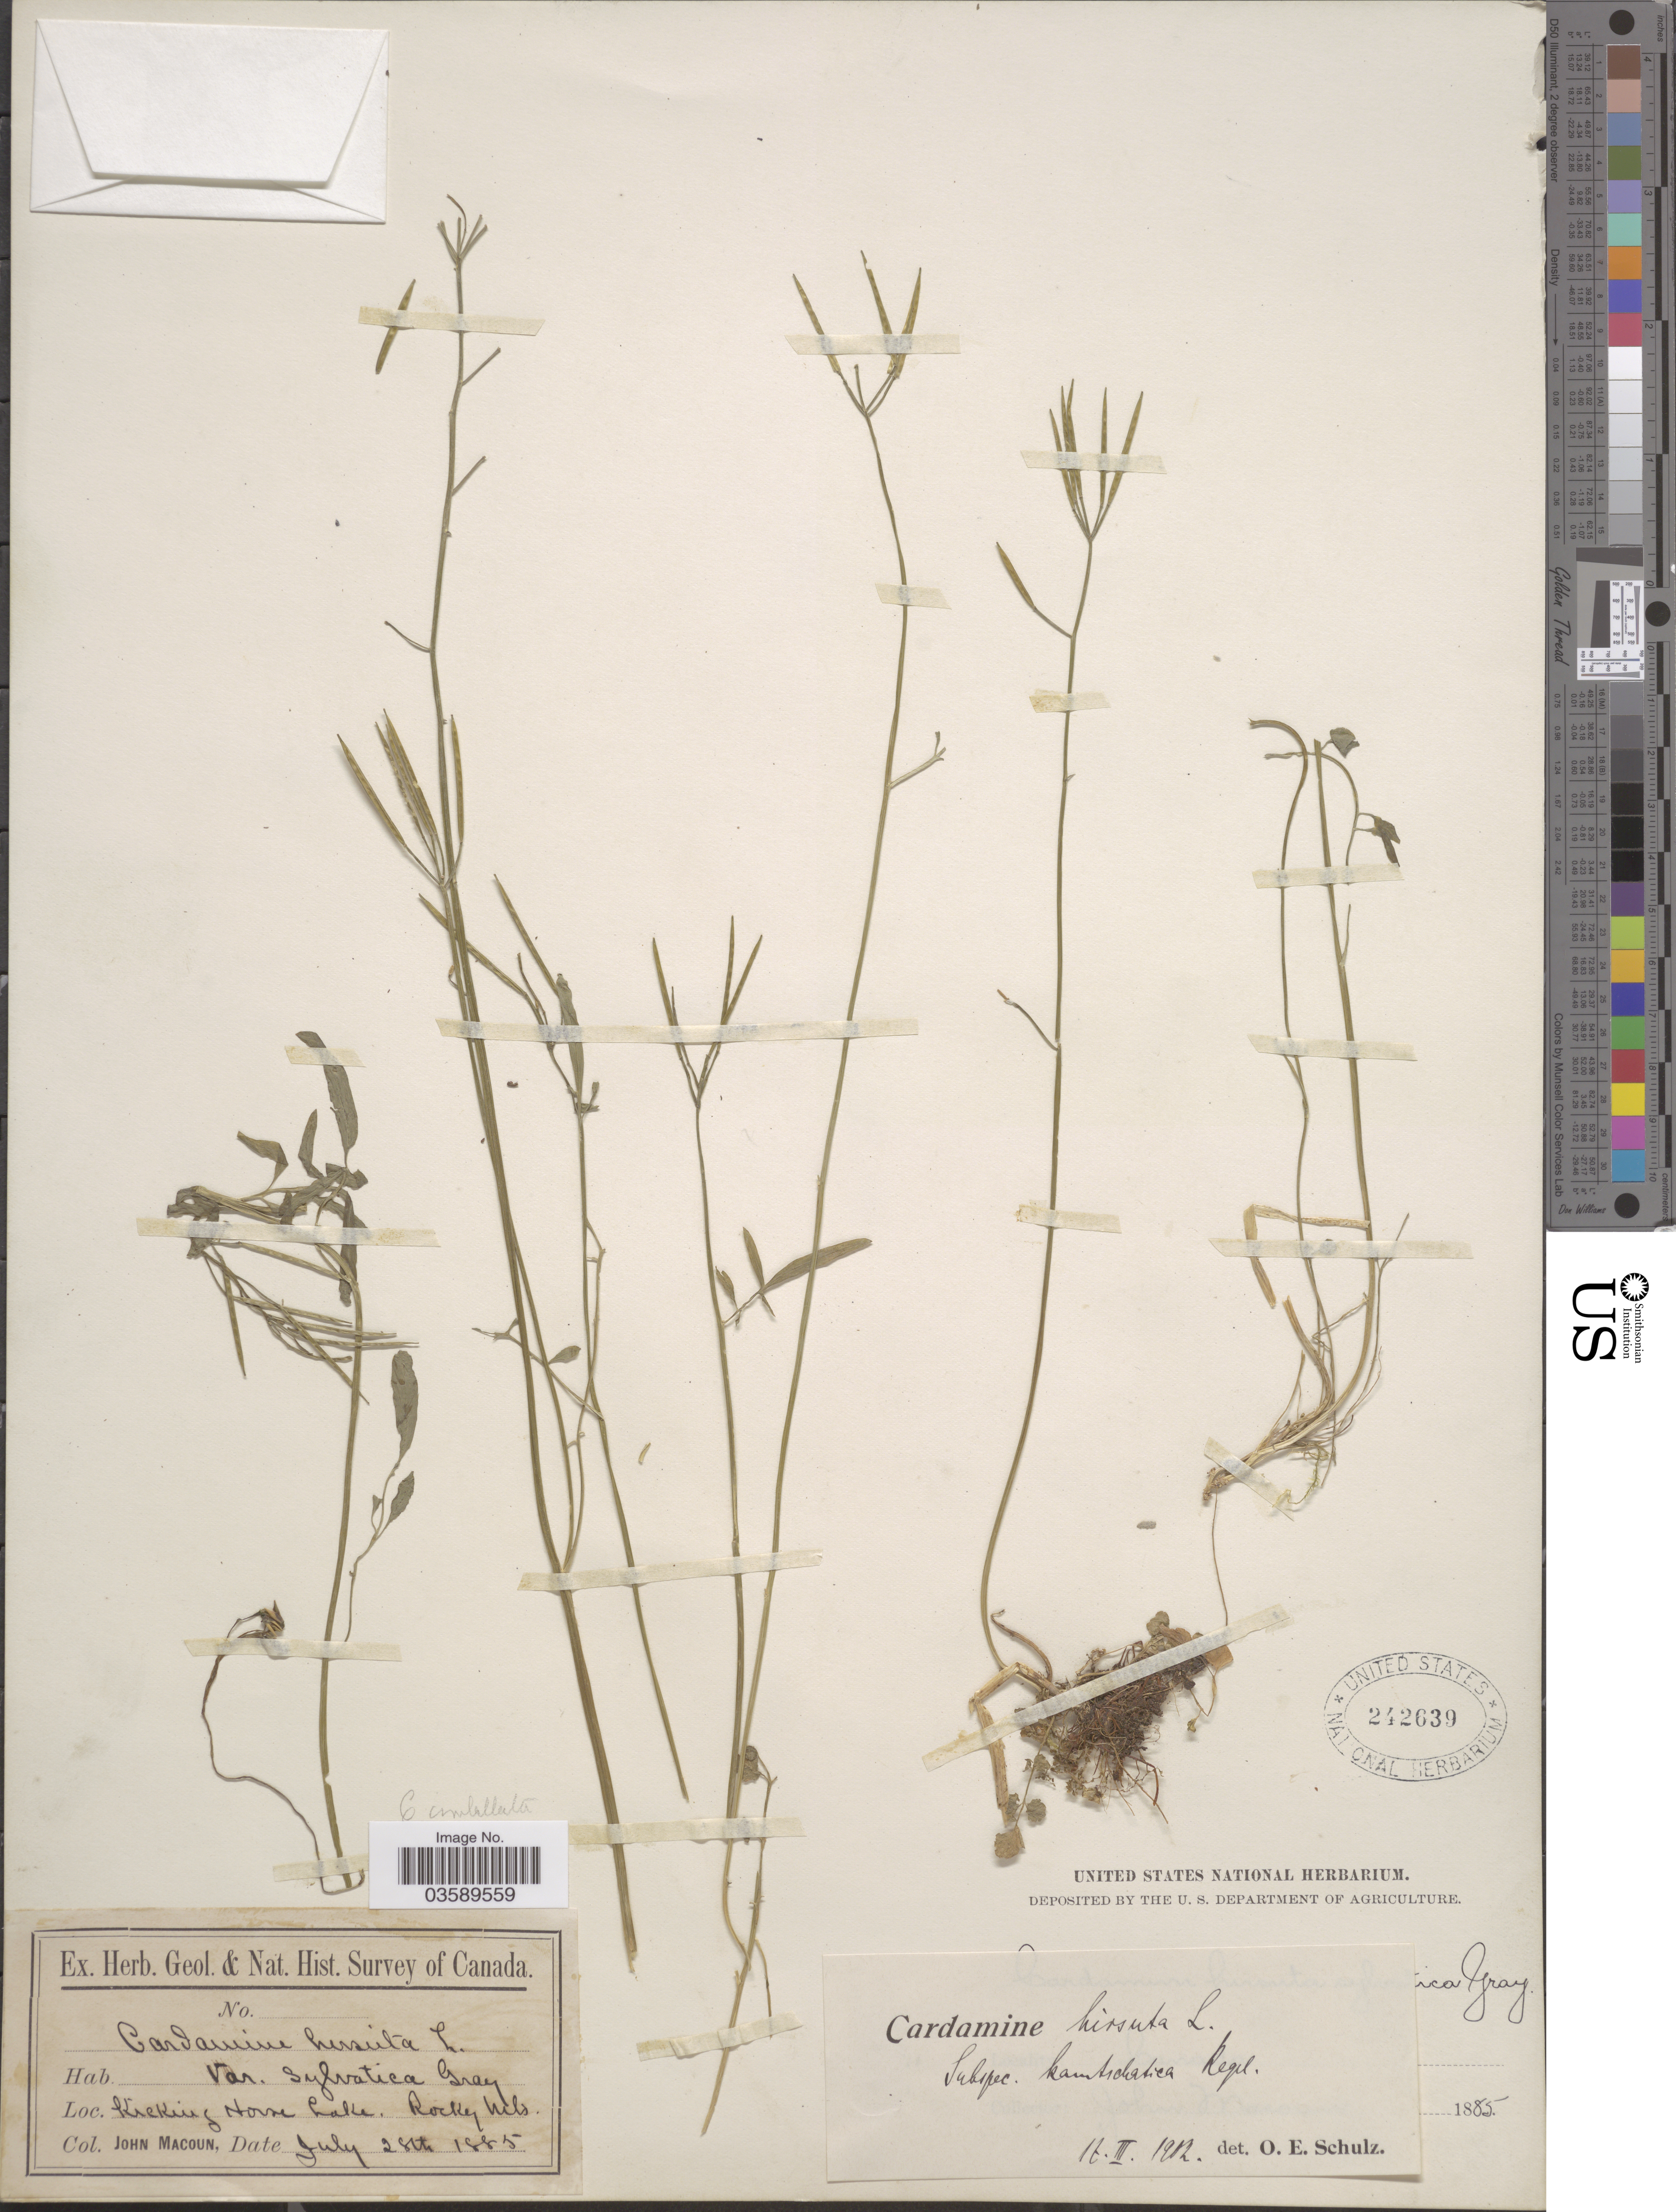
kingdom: Plantae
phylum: Tracheophyta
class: Magnoliopsida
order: Brassicales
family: Brassicaceae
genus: Cardamine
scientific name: Cardamine oligosperma var. kamtschatica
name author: (Regel) Detling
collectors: J. Macoun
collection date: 1885-07-28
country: Canada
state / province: British Columbia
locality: Kicking Horse Lake. Rocky Mts.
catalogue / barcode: US 242639